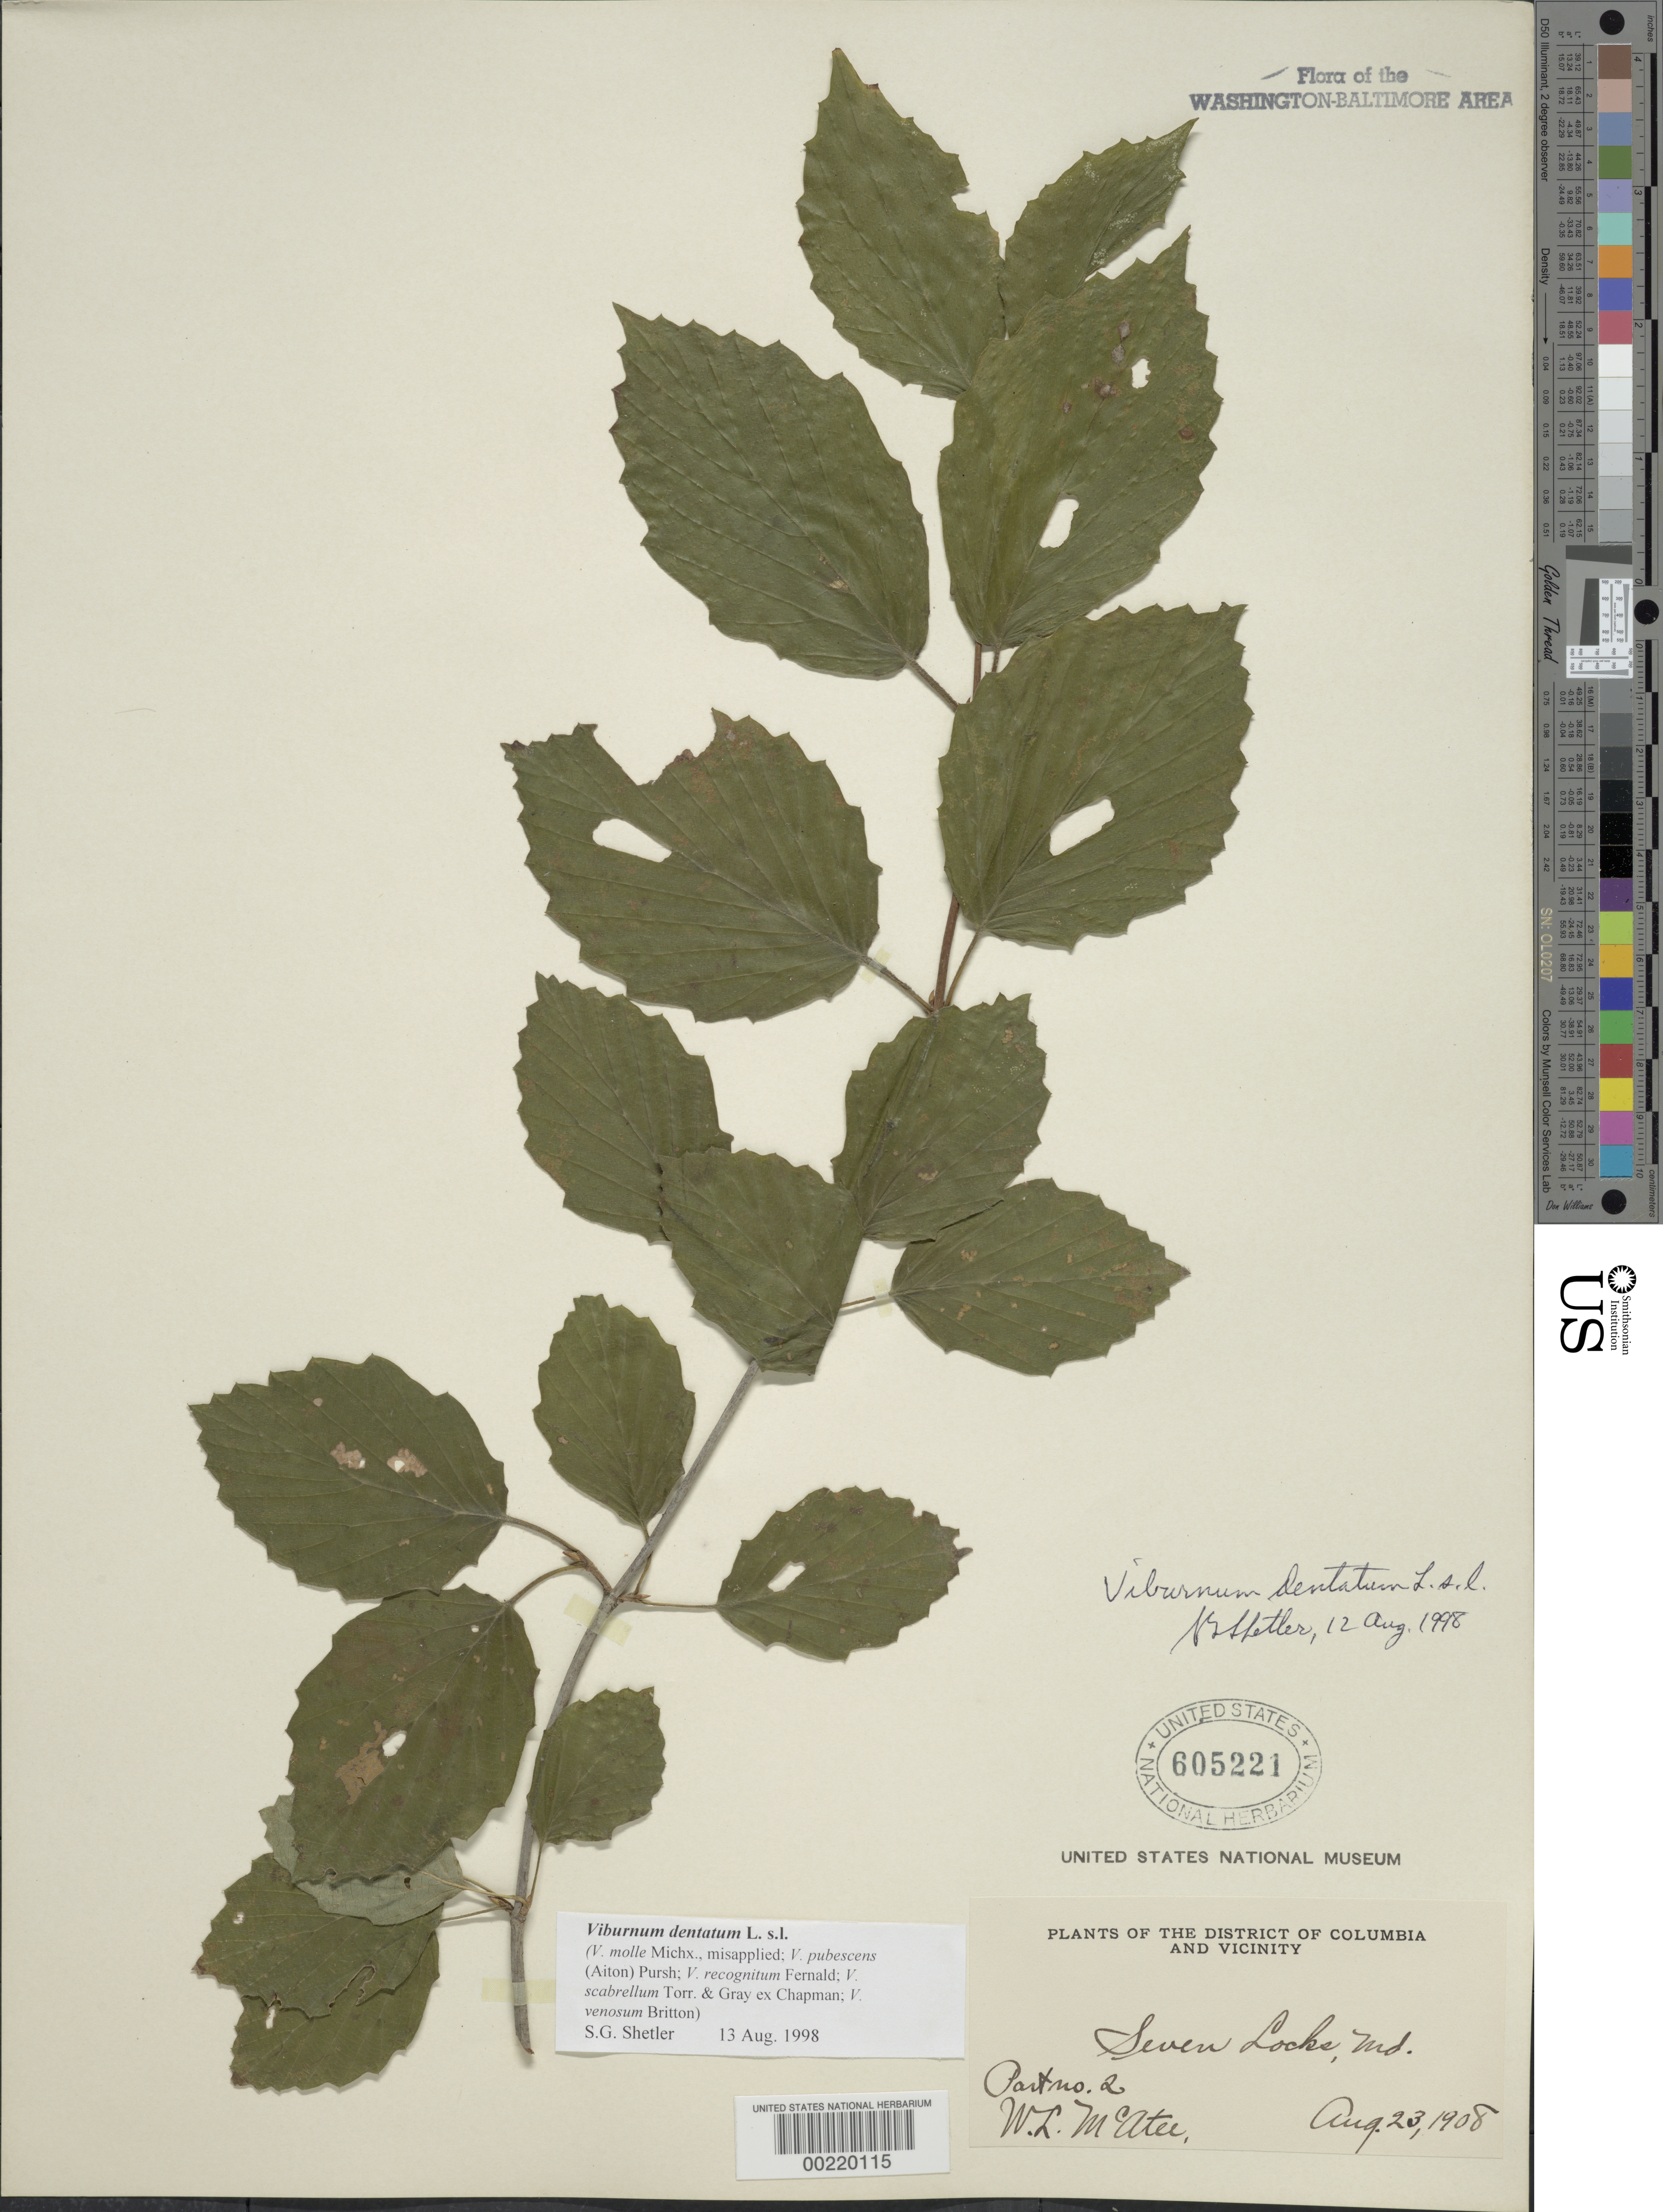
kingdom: Plantae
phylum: Tracheophyta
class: Magnoliopsida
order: Dipsacales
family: Viburnaceae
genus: Viburnum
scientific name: Viburnum dentatum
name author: L.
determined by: McAtee, W. L.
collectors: W. McAtee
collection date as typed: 23 Aug 1908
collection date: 1908-08-23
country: United States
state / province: Maryland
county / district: Montgomery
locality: Seven Locks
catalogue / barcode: US 605221